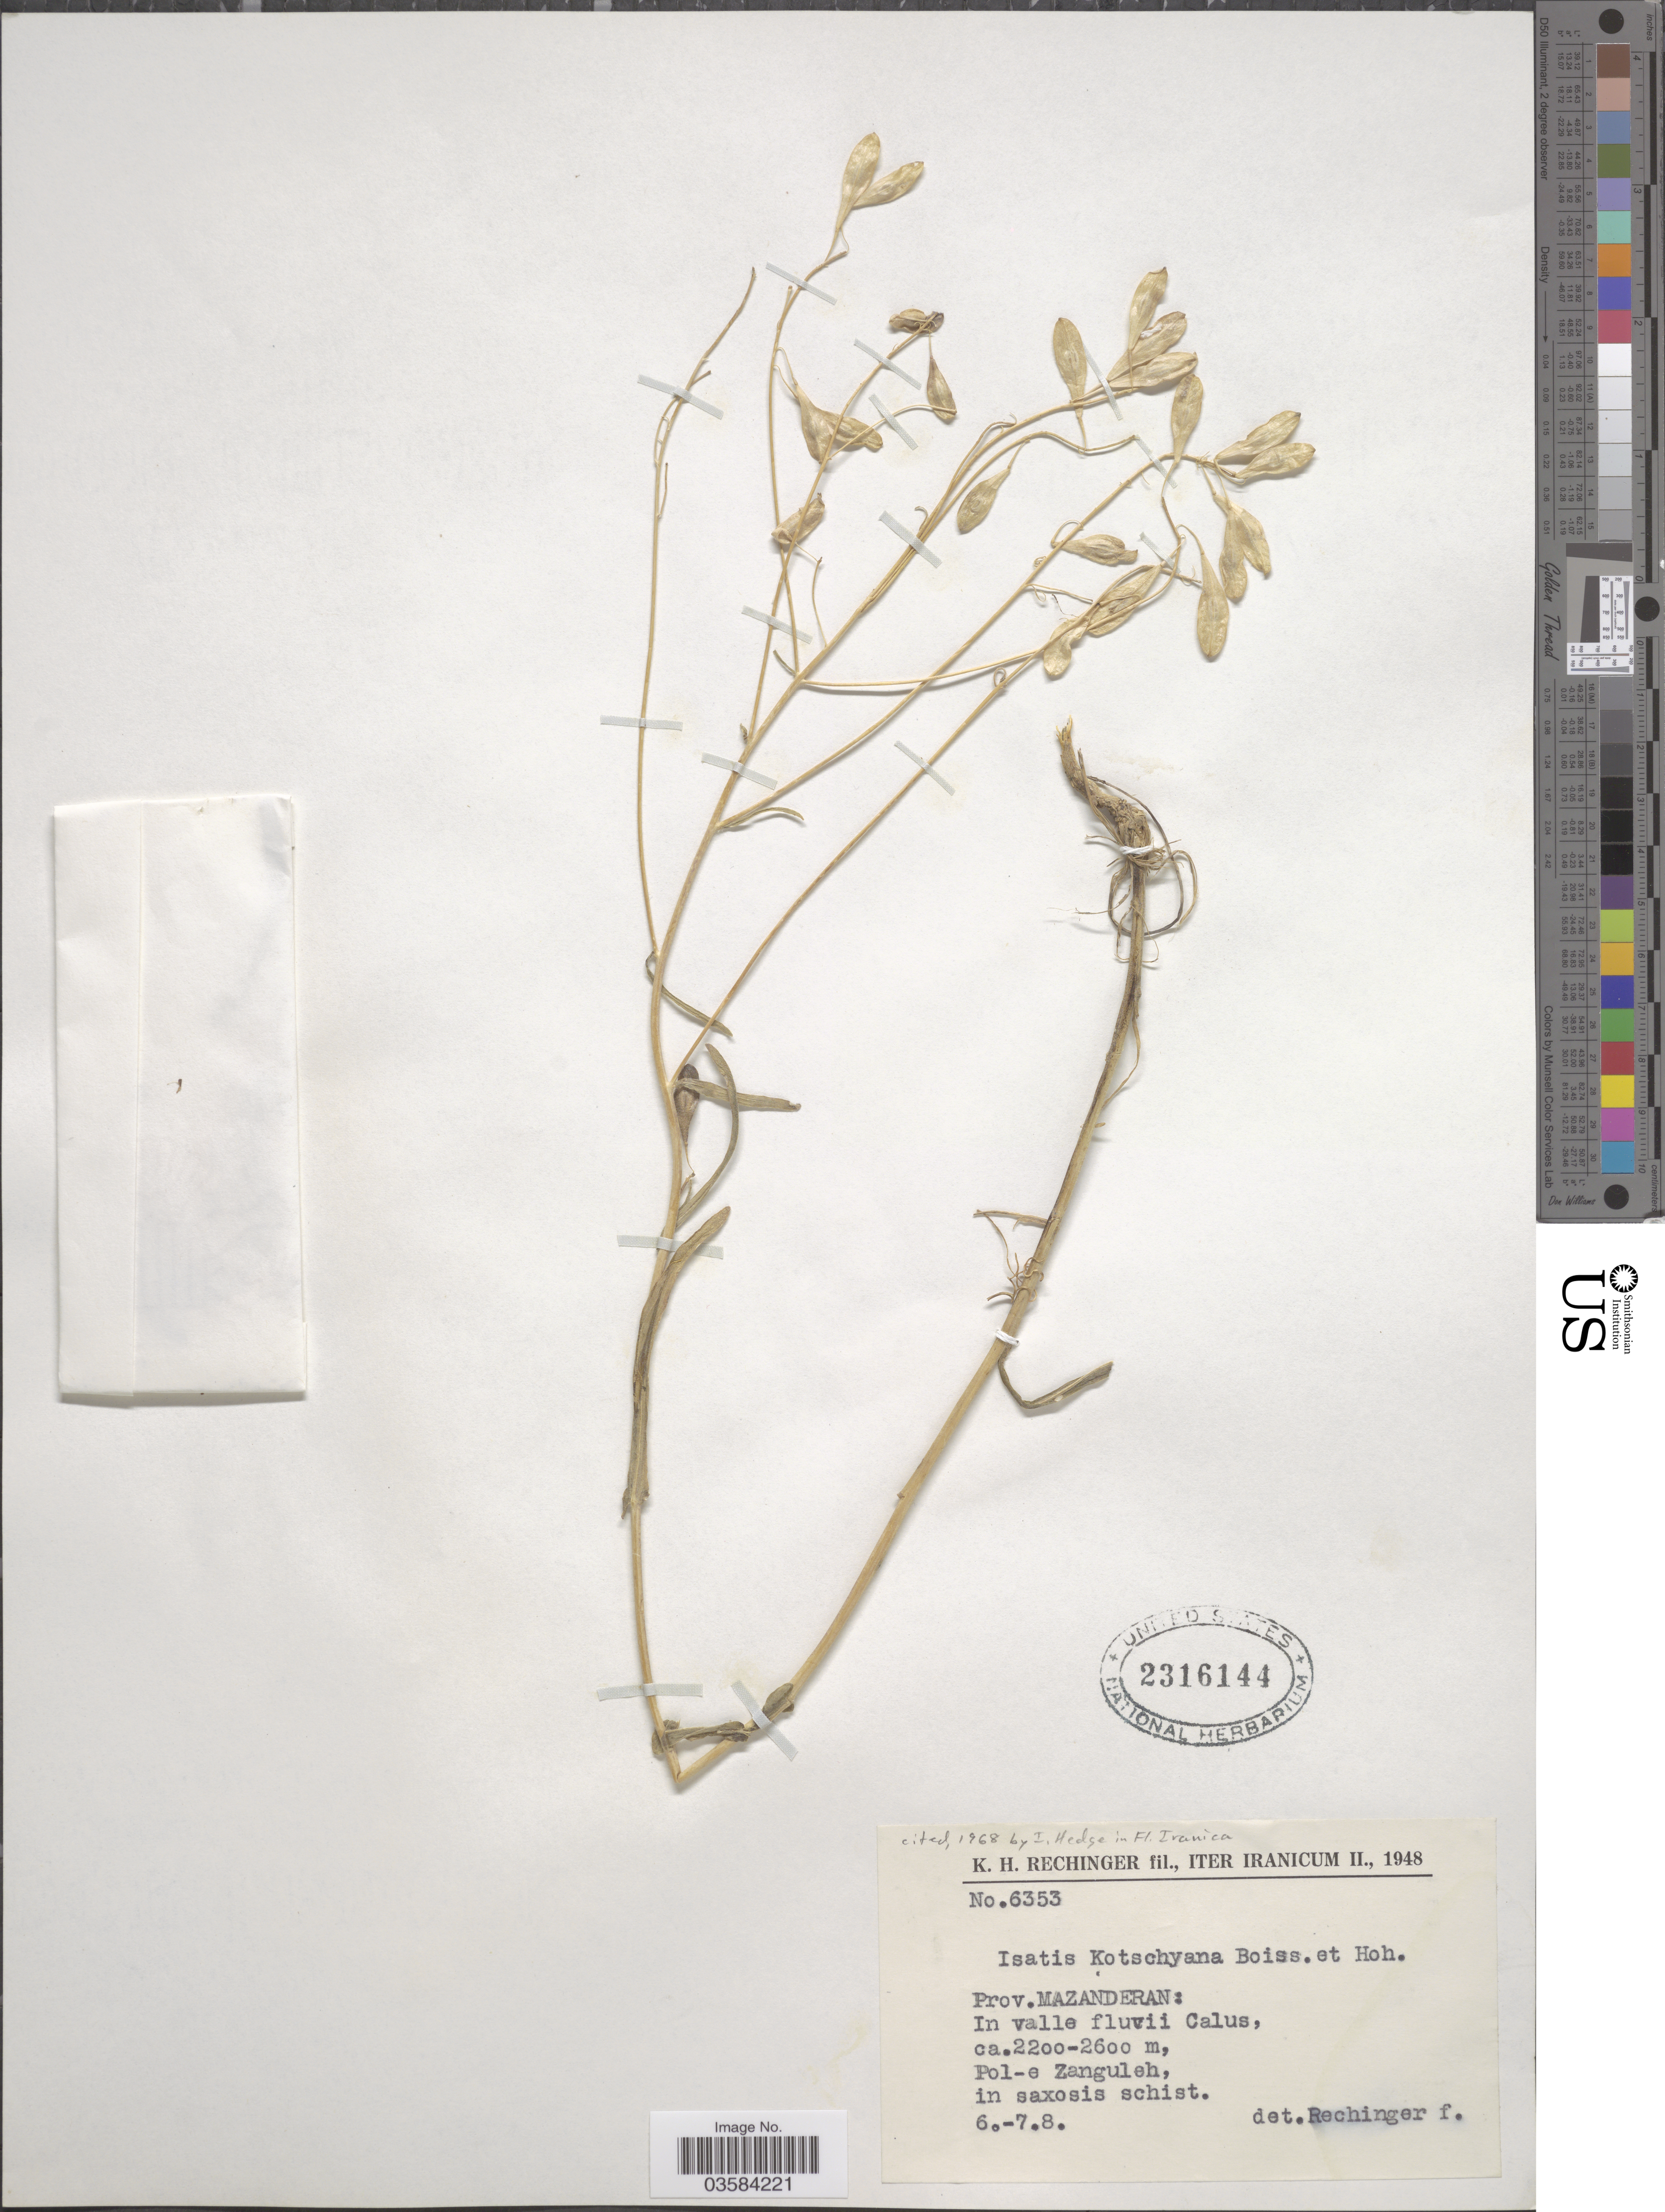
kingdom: Plantae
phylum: Tracheophyta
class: Magnoliopsida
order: Brassicales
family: Brassicaceae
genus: Isatis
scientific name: Isatis kotschyana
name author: Boiss. & Hohen. ex Boiss.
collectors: K. H. Rechinger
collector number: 6353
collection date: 1948-08-06/1948-08-07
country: Iran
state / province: Mazandaran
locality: In valle fluvii Calus. Pol-e Zanguleh.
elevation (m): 2200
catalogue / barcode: US 2316144